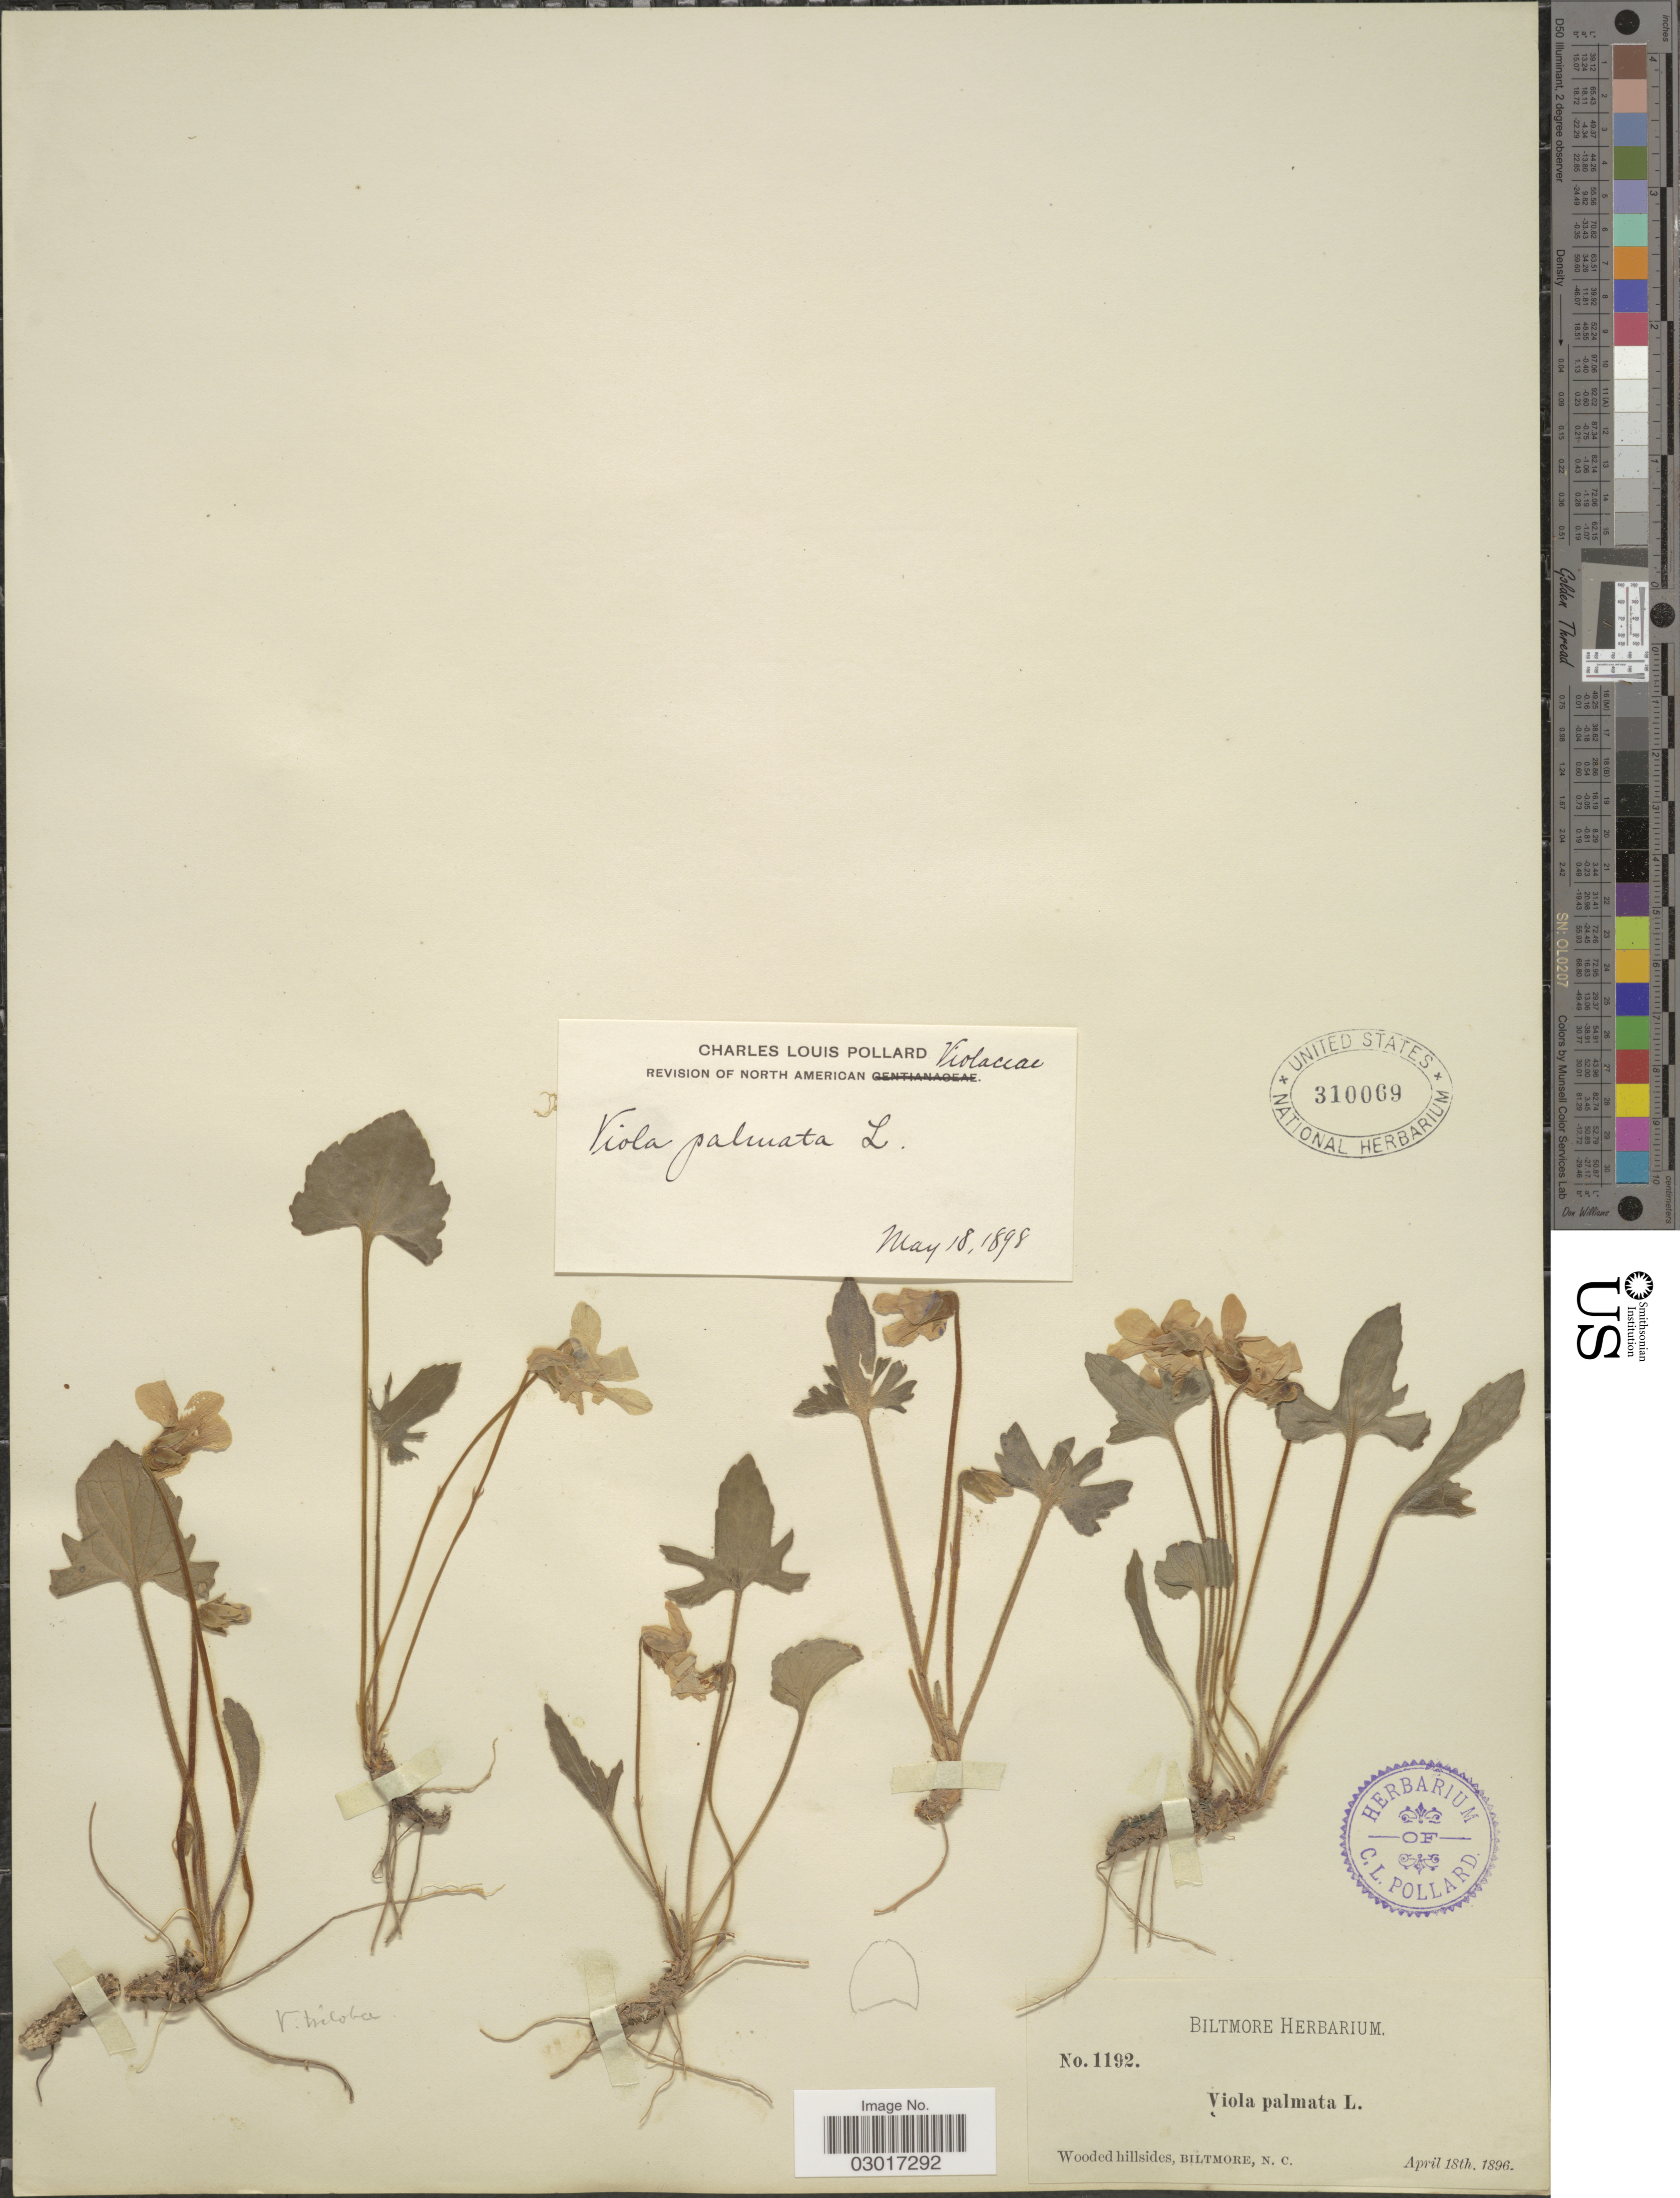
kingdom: Plantae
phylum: Tracheophyta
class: Magnoliopsida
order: Malpighiales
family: Violaceae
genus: Viola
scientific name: Viola triloba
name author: Schwein.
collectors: ex herb. Biltmore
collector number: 1192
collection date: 1896-04-18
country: United States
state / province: North Carolina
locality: Biltmore.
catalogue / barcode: US 310069